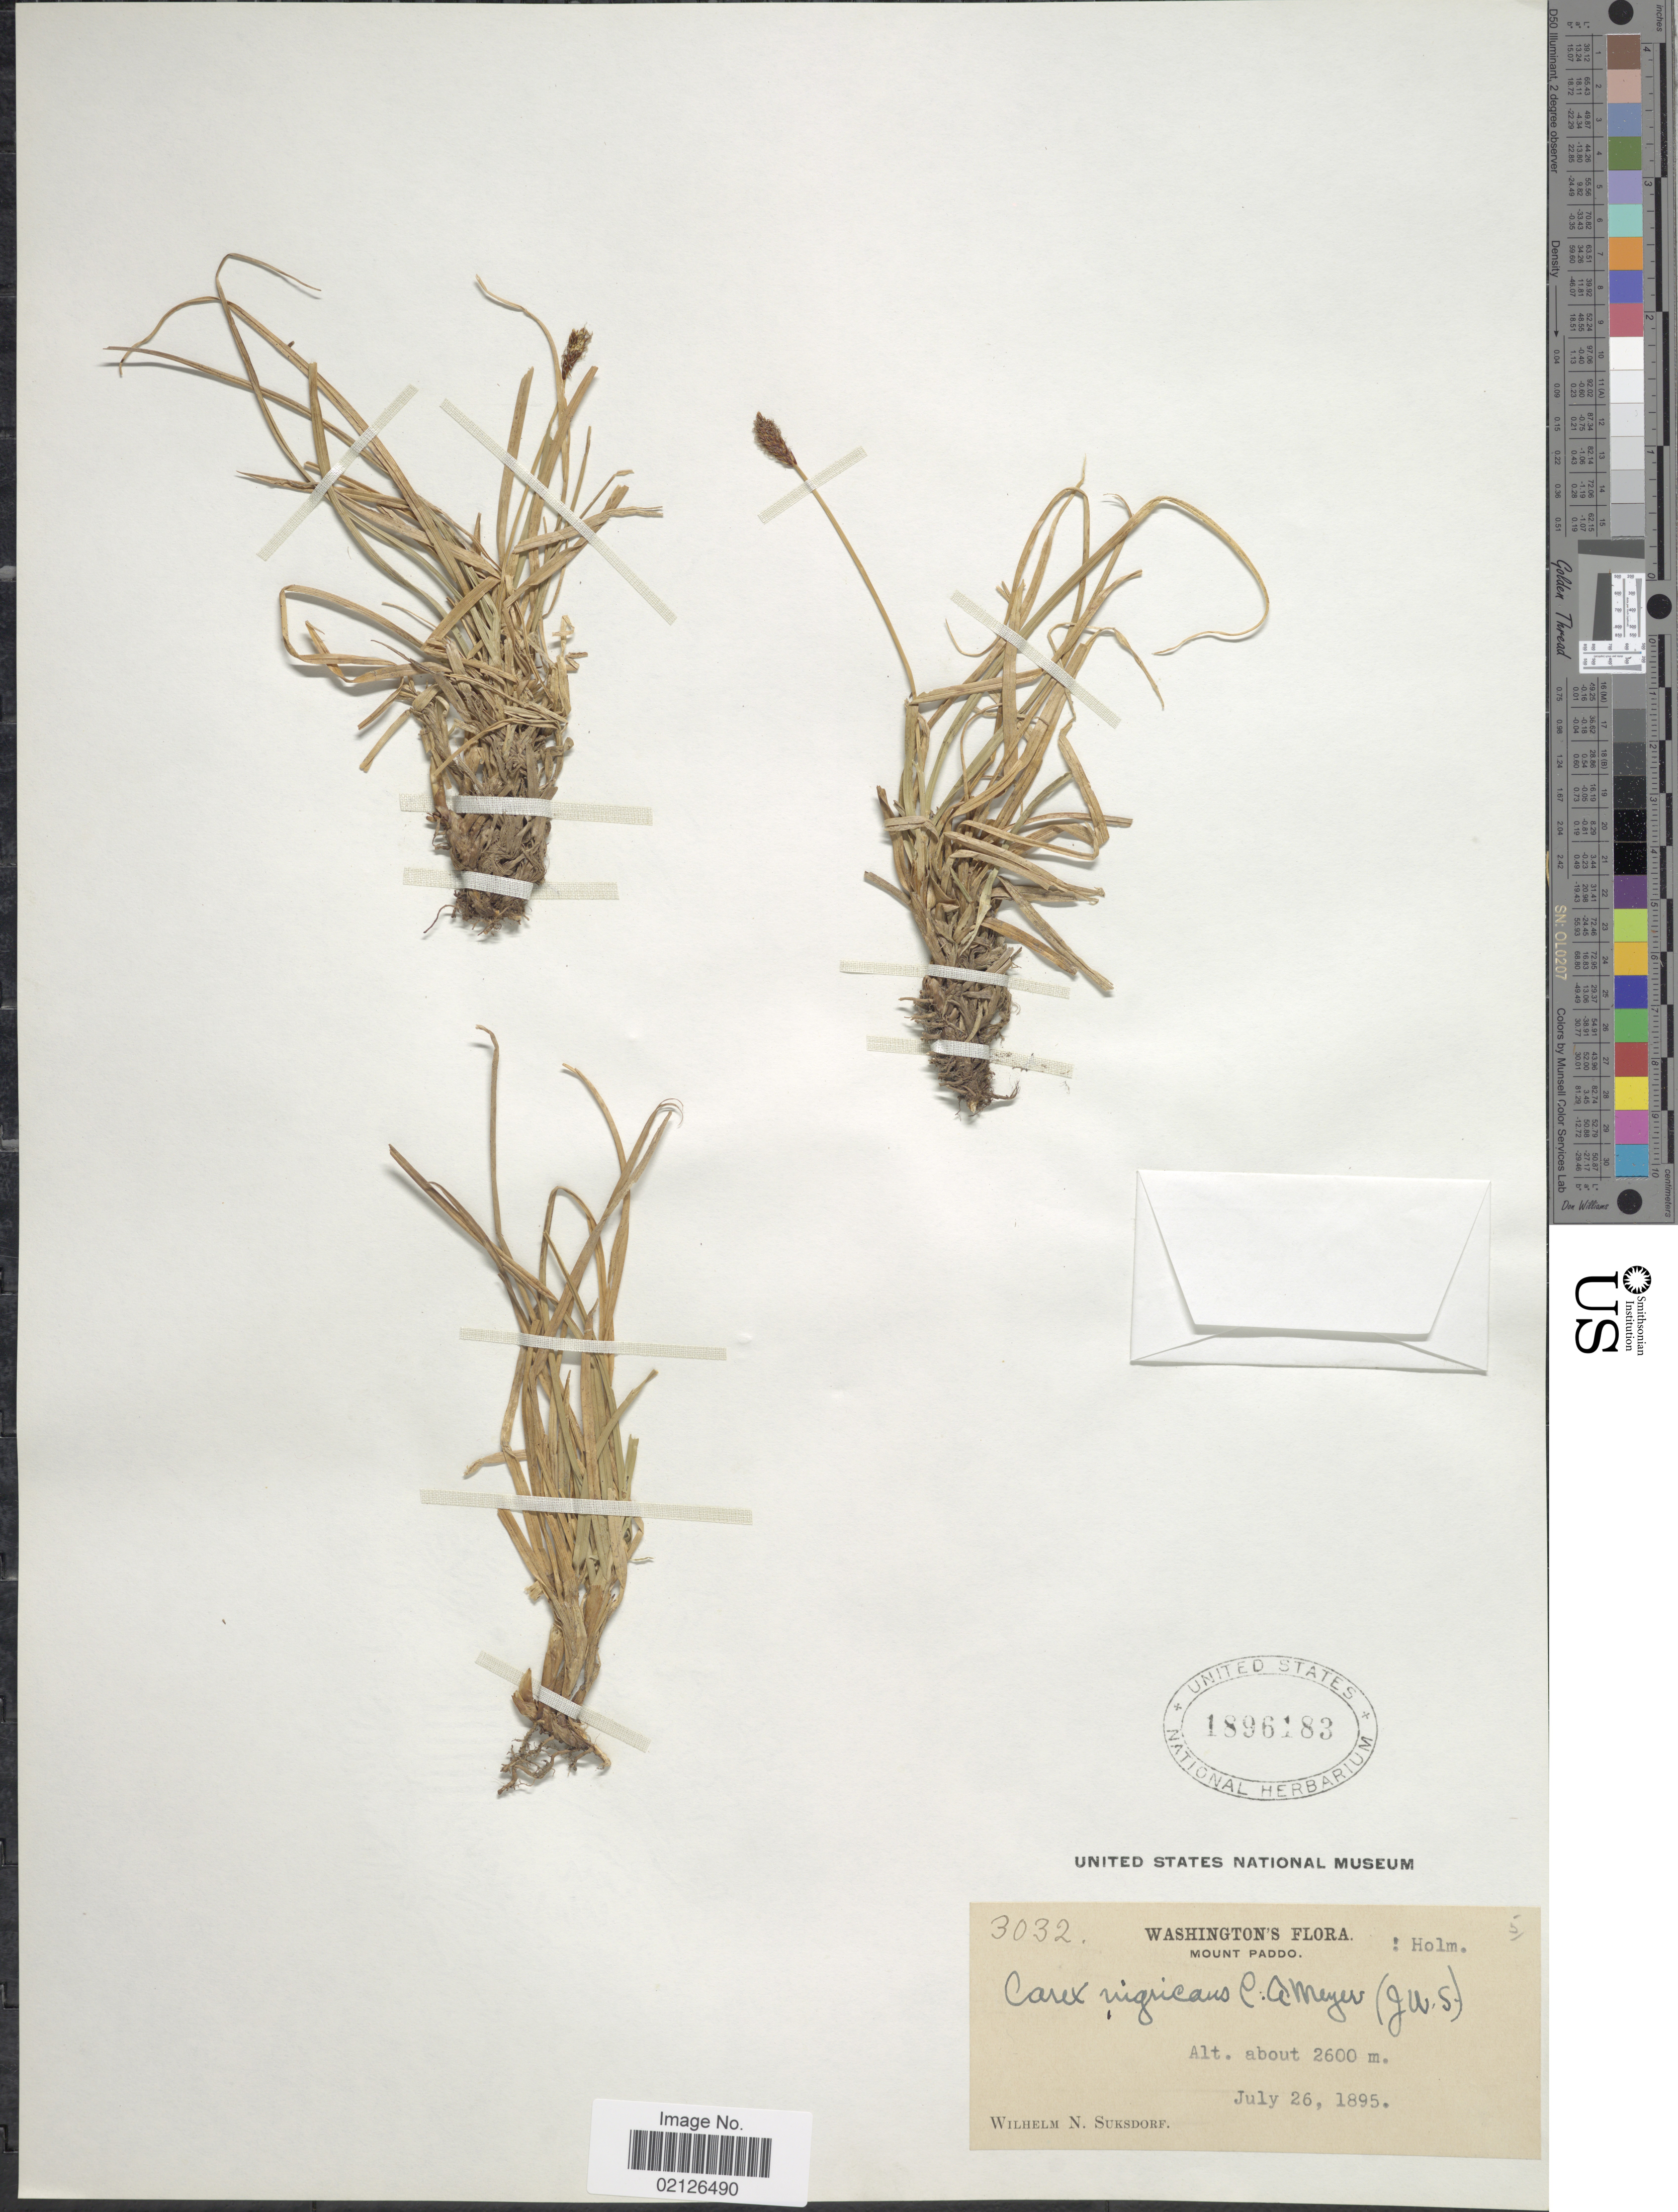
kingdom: Plantae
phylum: Tracheophyta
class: Liliopsida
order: Poales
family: Cyperaceae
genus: Carex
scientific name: Carex nigricans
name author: C.A. Mey.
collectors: W. N. Suksdorf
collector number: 3032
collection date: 1895-07-26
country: United States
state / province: Washington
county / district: Skamania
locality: Mount Paddo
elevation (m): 2600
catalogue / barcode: US 1896183